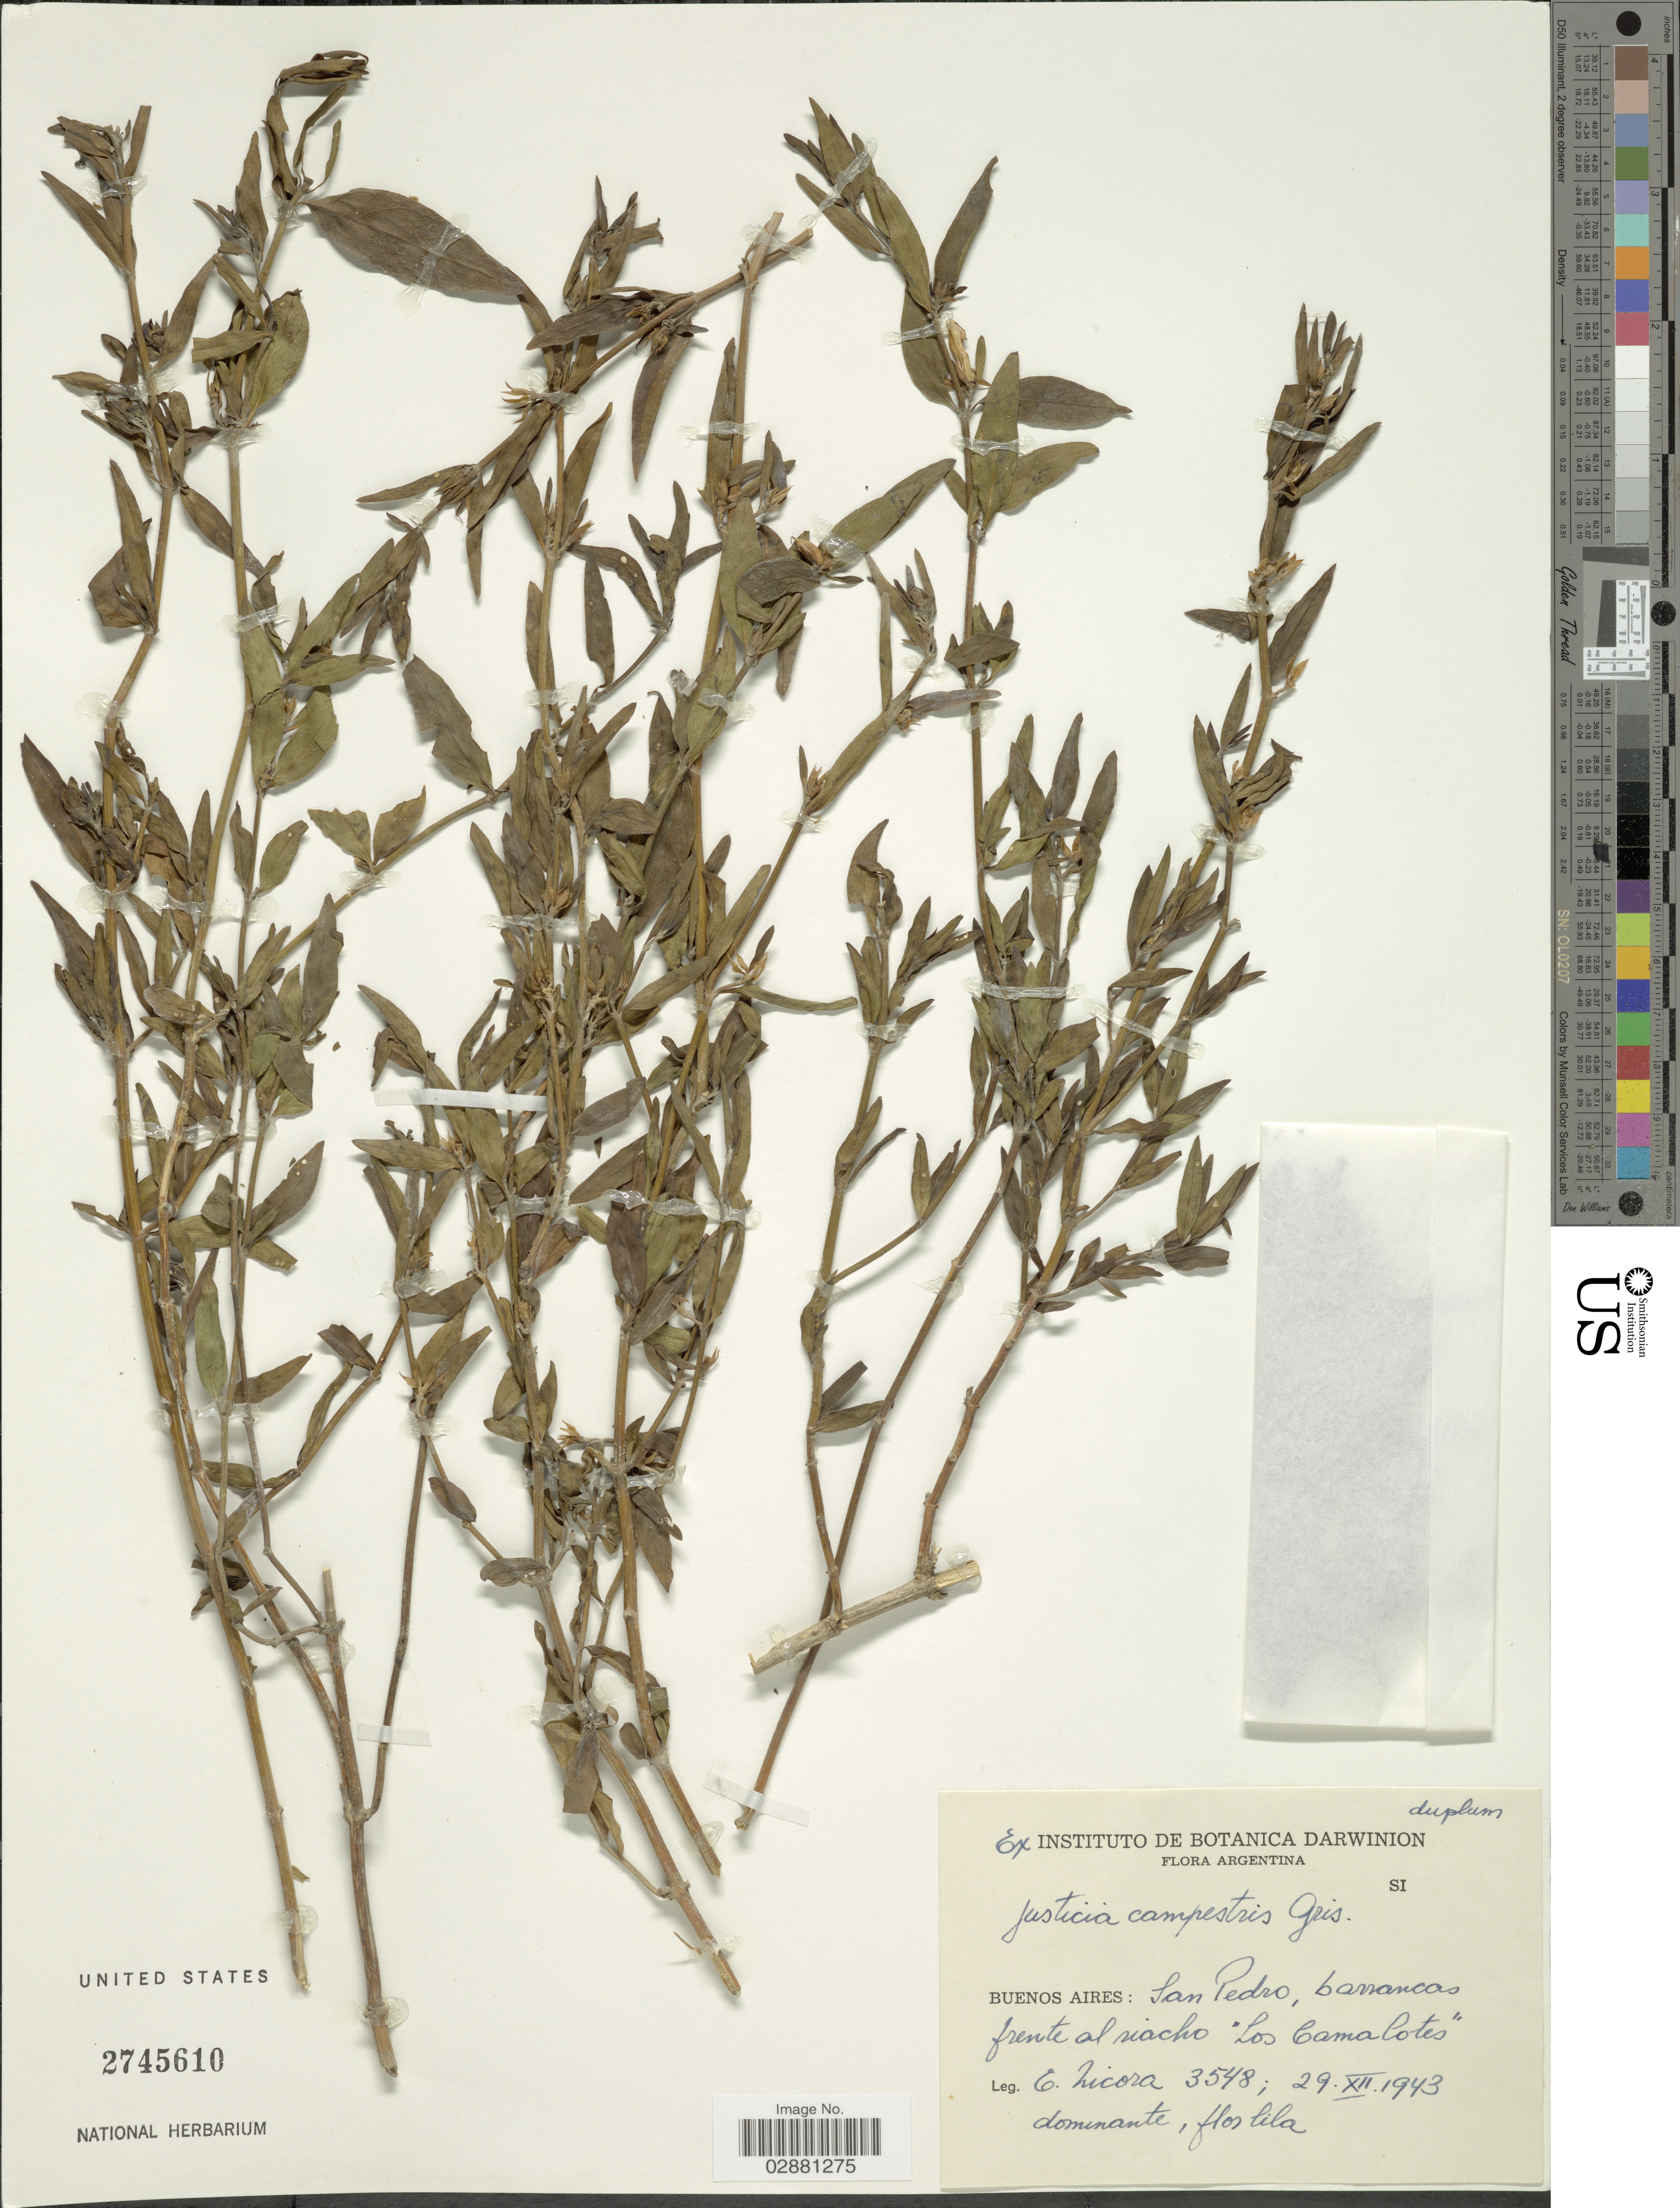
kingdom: Plantae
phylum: Tracheophyta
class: Magnoliopsida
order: Lamiales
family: Acanthaceae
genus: Justicia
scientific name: Justicia tweediana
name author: (Nees) Griseb.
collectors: E. Nicora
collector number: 3548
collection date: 1943-12-29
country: Argentina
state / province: Buenos Aires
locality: San Pedro, barrancas frente al riacho "Los Camalotes".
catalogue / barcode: US 2745610